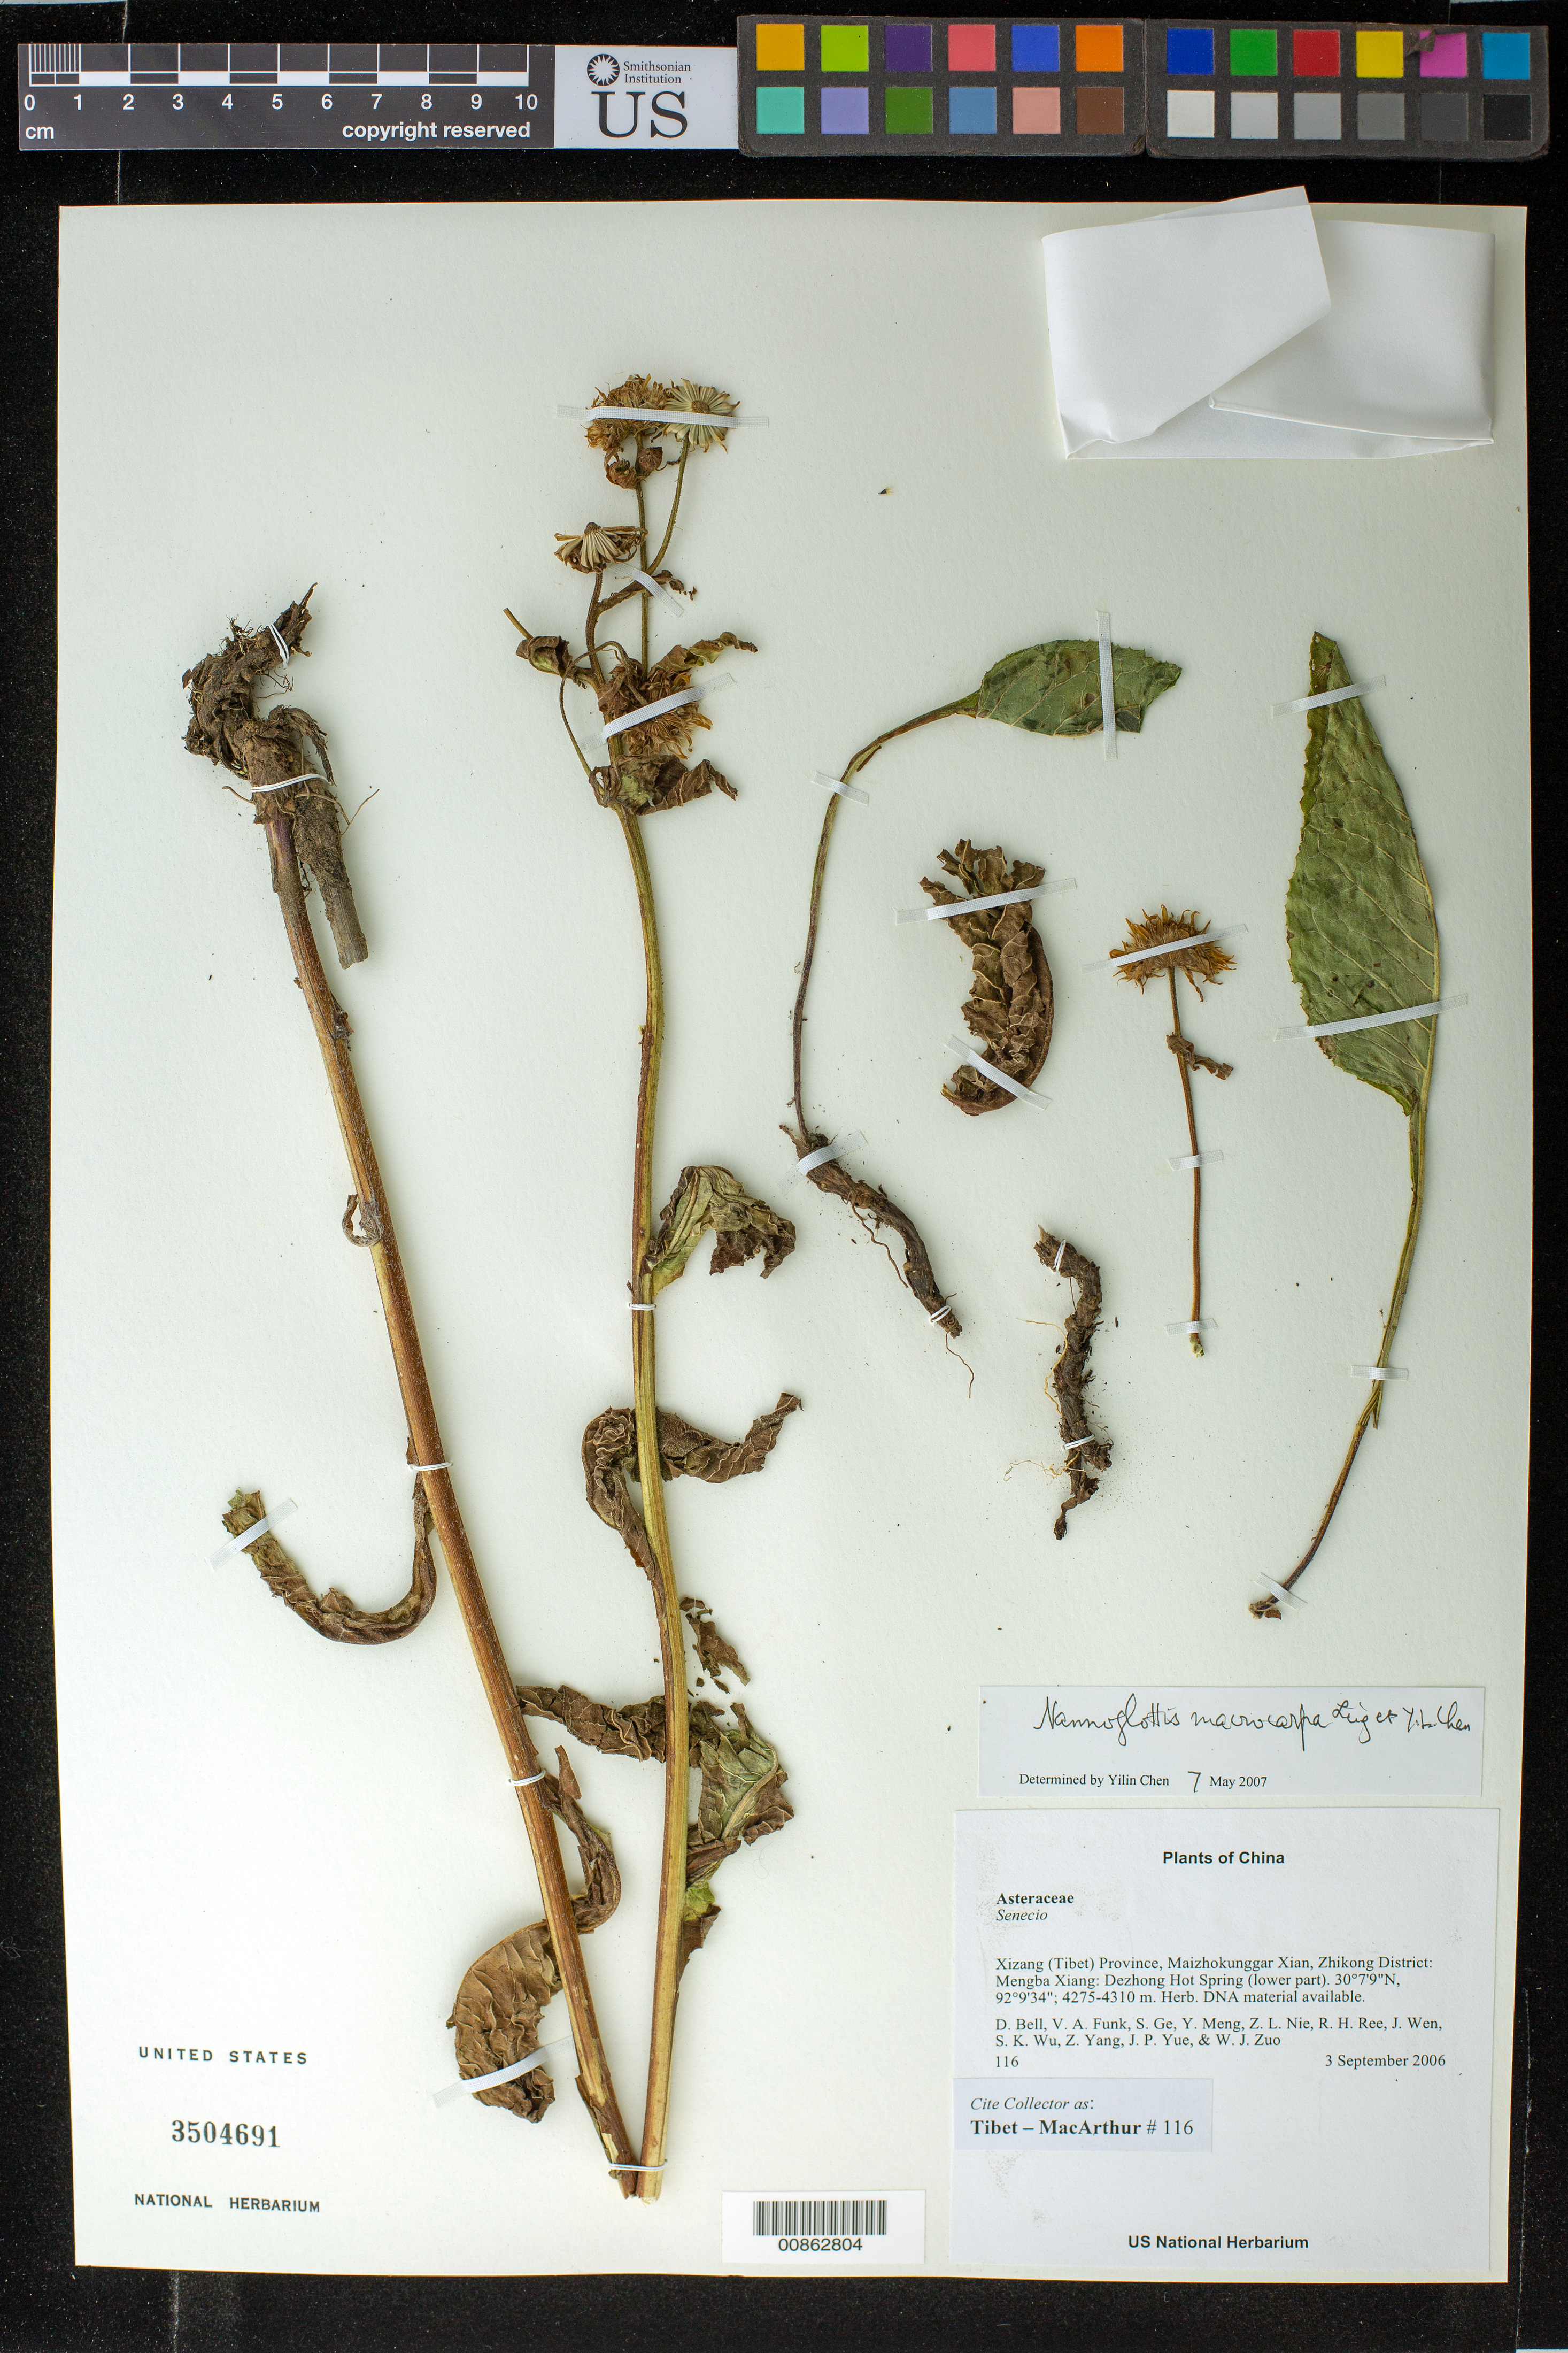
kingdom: Plantae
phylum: Tracheophyta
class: Magnoliopsida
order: Asterales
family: Asteraceae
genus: Nannoglottis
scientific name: Nannoglottis macrocarpa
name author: Y. Ling & Y.L. Chen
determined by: Yilin Chen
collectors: Tibet-MacArthur, D. A. Bell, V. Funk, S. Ge, Y. Meng, Z. Nie, R. Ree, J. Wen, S. K. Wu, Z. Yang, J. Yue & W. Zuo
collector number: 116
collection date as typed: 03 Sep 2006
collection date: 2006-09-03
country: China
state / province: Xizang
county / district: Maizhokunggar Xian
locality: Zhikong District: Mengba Xiang:Dezhong Hot Spring (lower part).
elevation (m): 4275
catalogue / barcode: US 3504691